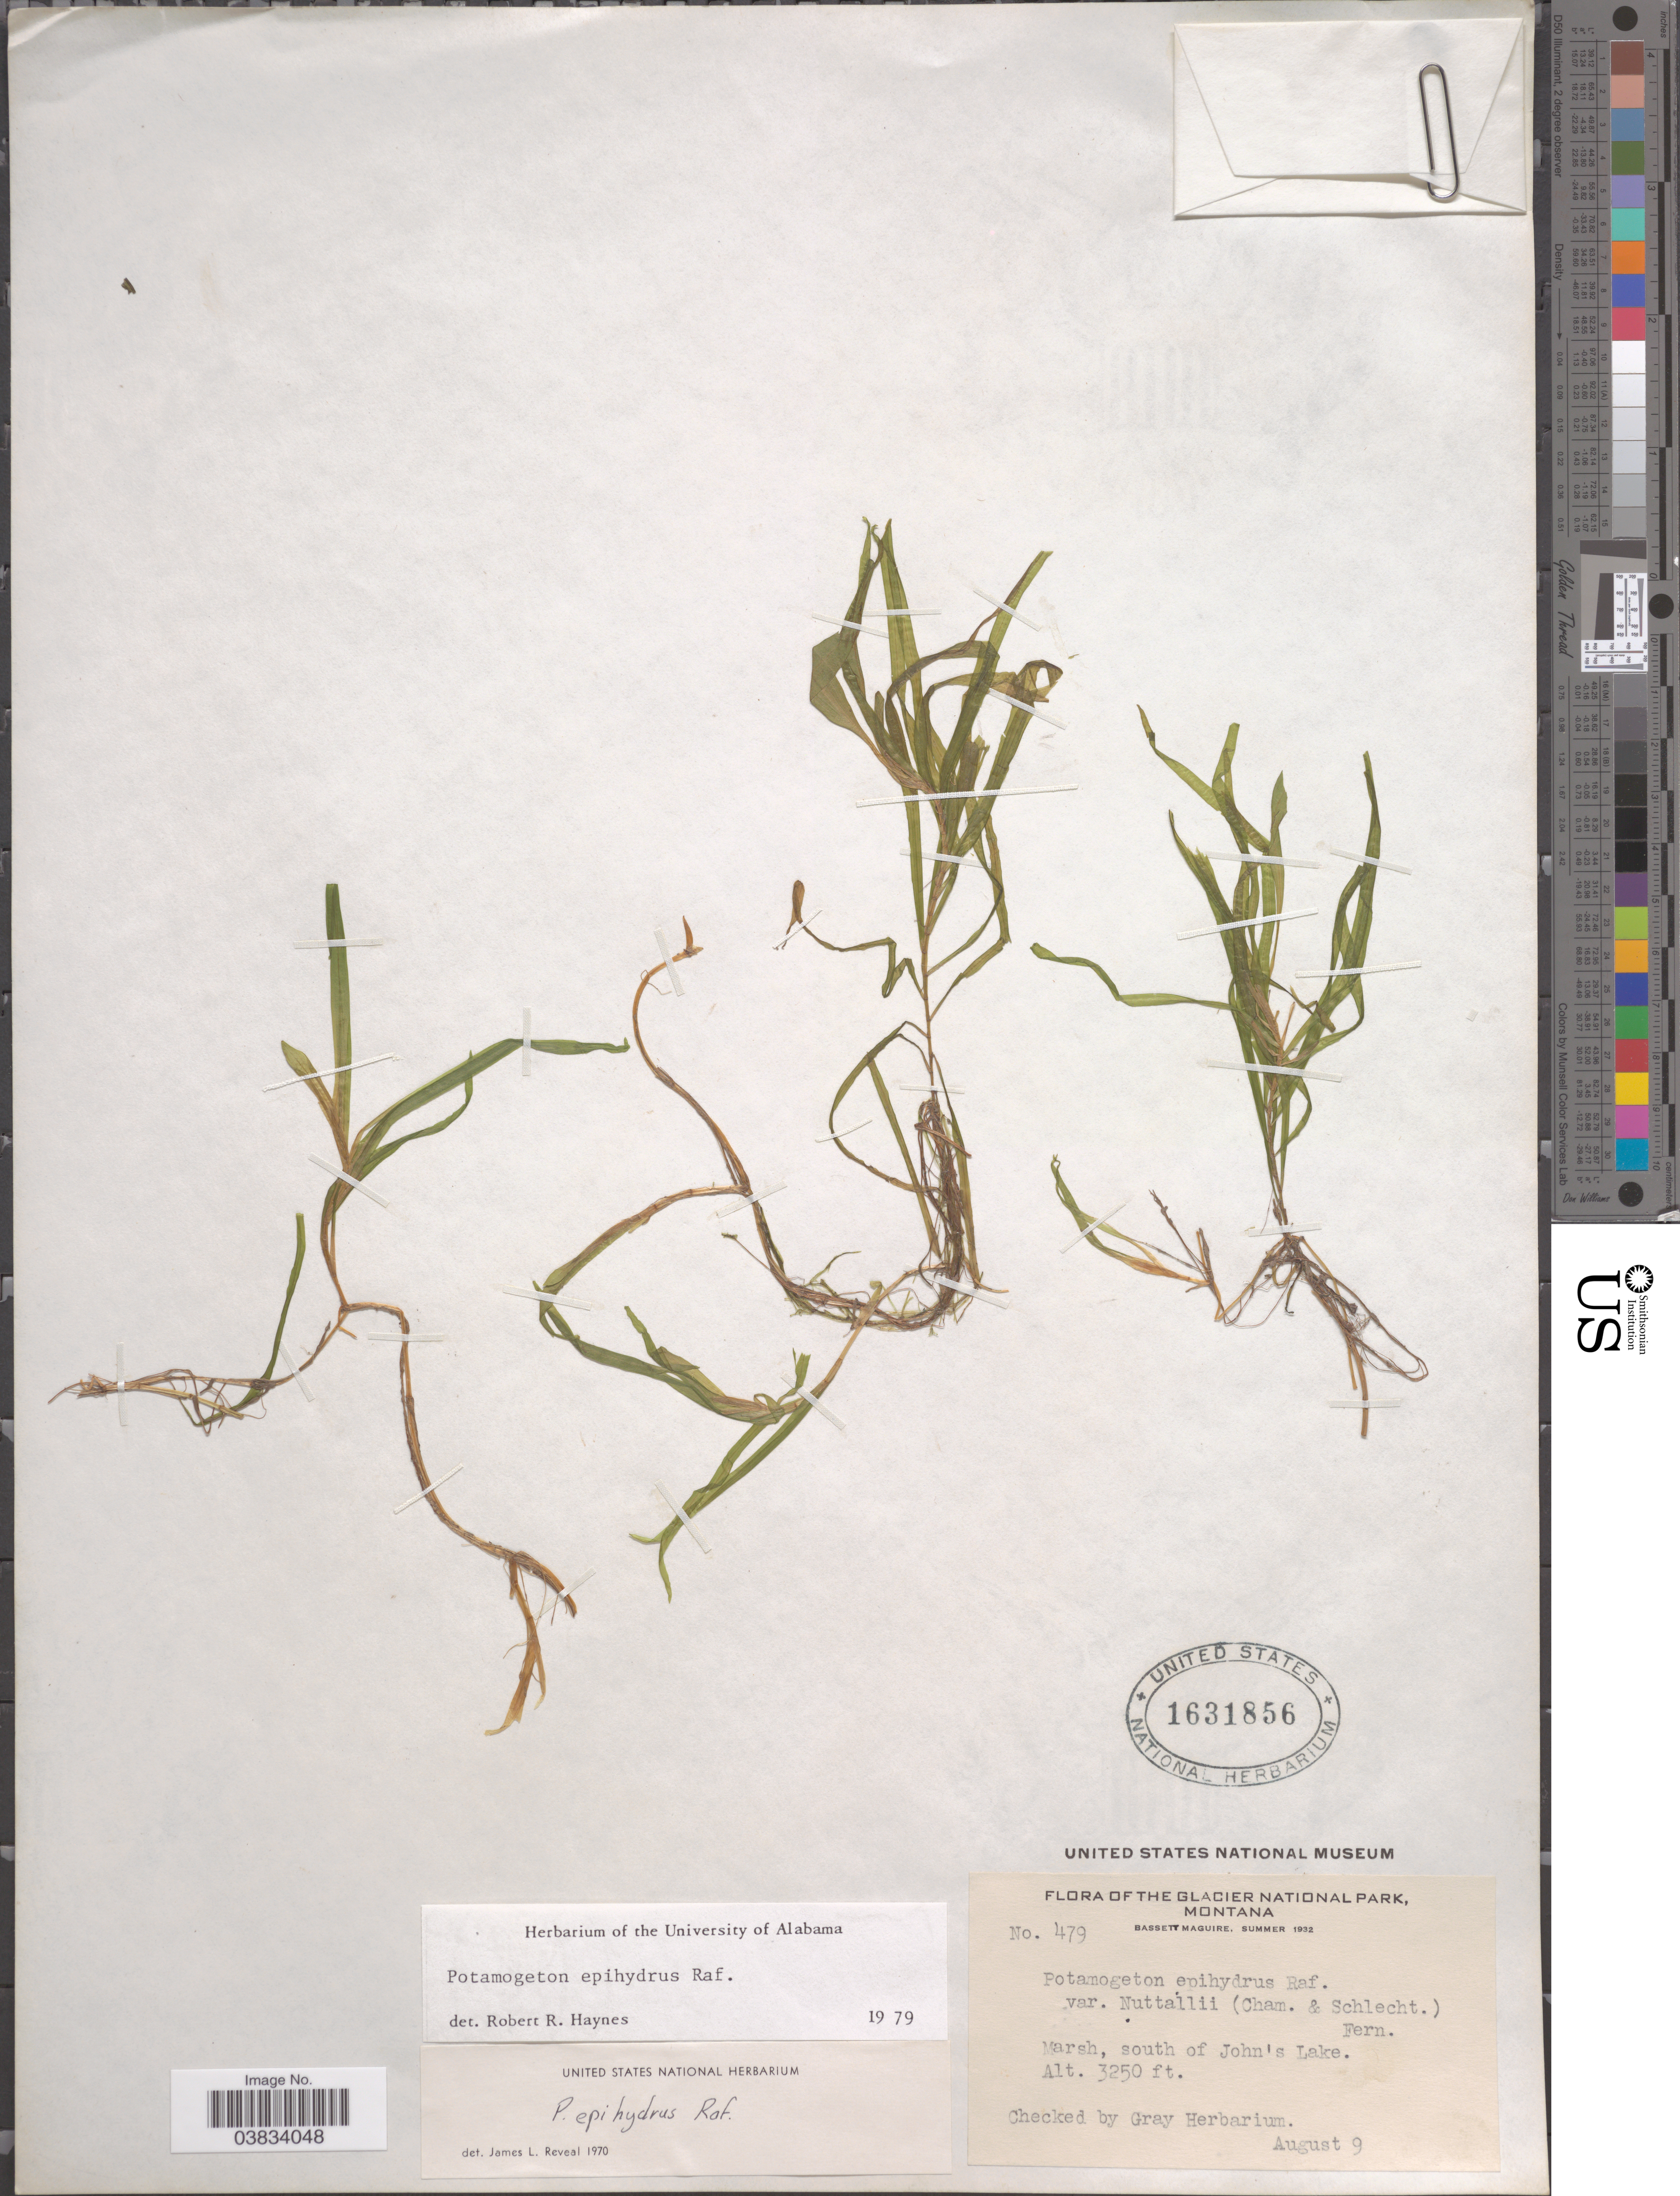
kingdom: Plantae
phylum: Tracheophyta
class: Liliopsida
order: Alismatales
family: Potamogetonaceae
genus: Potamogeton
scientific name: Potamogeton epihydrus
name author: Raf.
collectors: B. Maguire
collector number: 479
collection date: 1932-08-09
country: United States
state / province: Montana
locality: The Glacier National Park. Marsh, south of John's Lake.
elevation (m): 991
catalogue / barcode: US 1631856